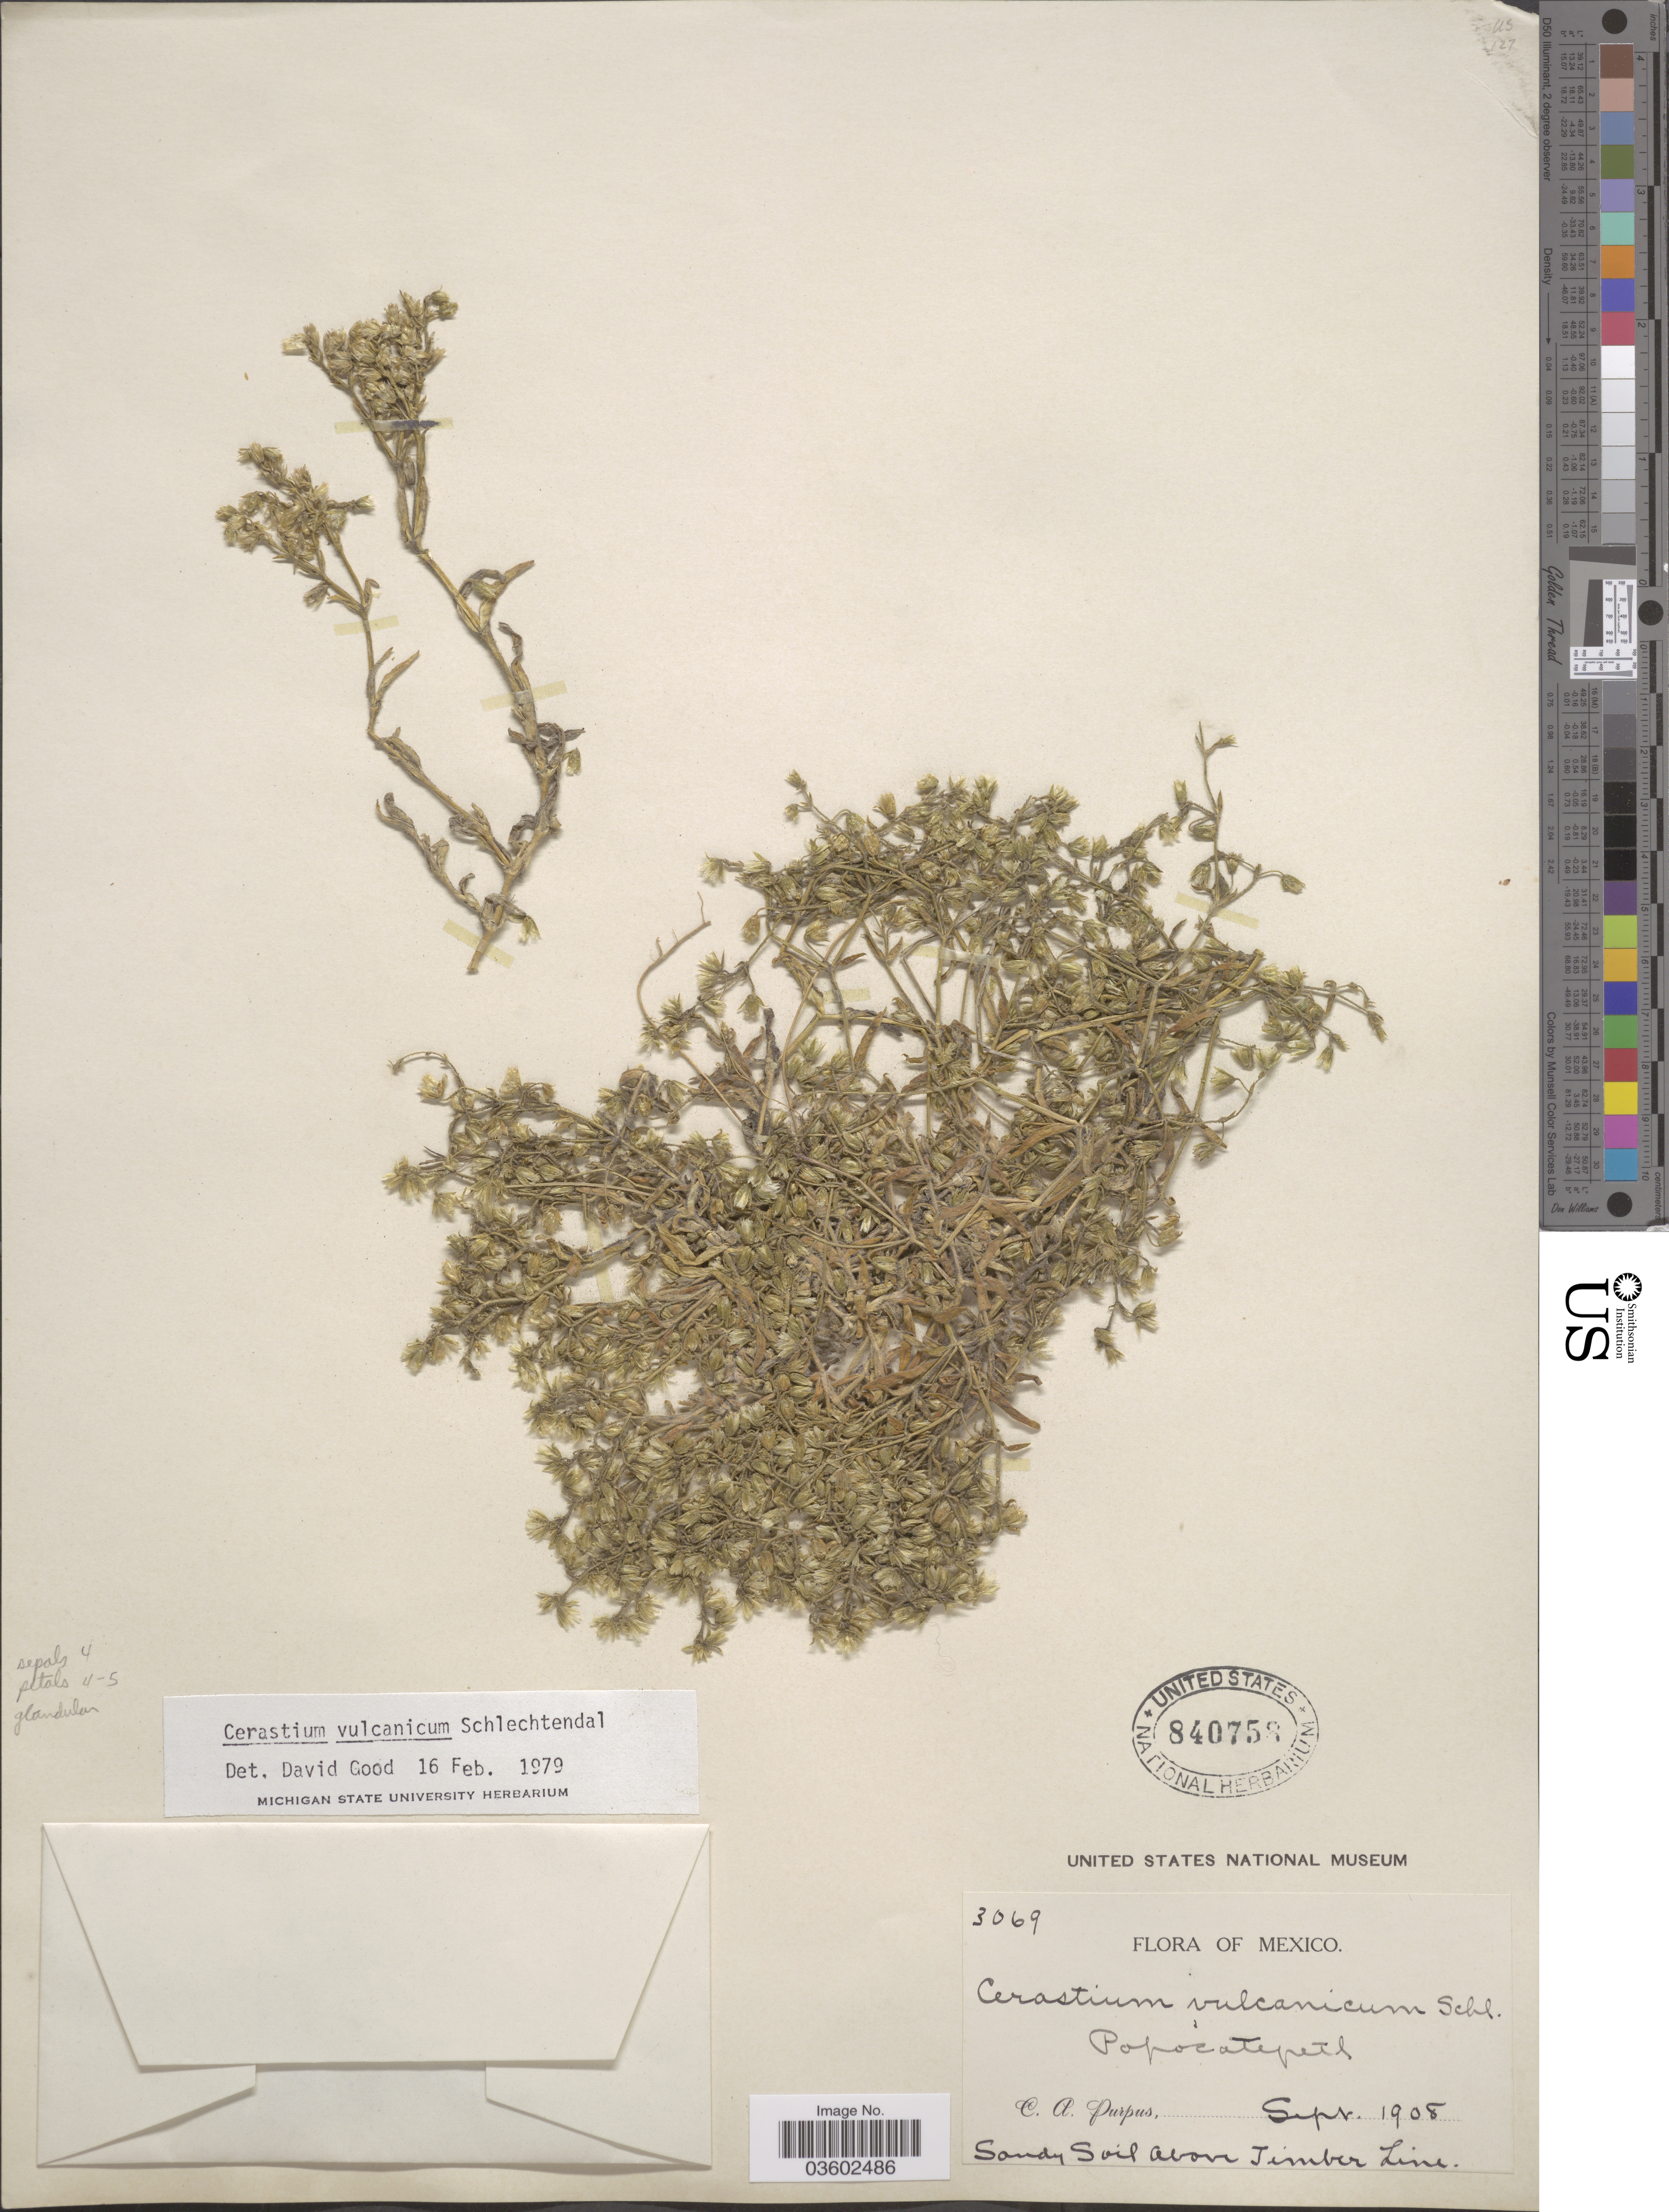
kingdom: Plantae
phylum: Tracheophyta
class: Magnoliopsida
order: Caryophyllales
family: Caryophyllaceae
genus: Cerastium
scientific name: Cerastium vulcanicum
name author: Schltdl.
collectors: C. A. Purpus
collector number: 3069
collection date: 1908-09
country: Mexico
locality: Popocatepetl.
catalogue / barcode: US 840758